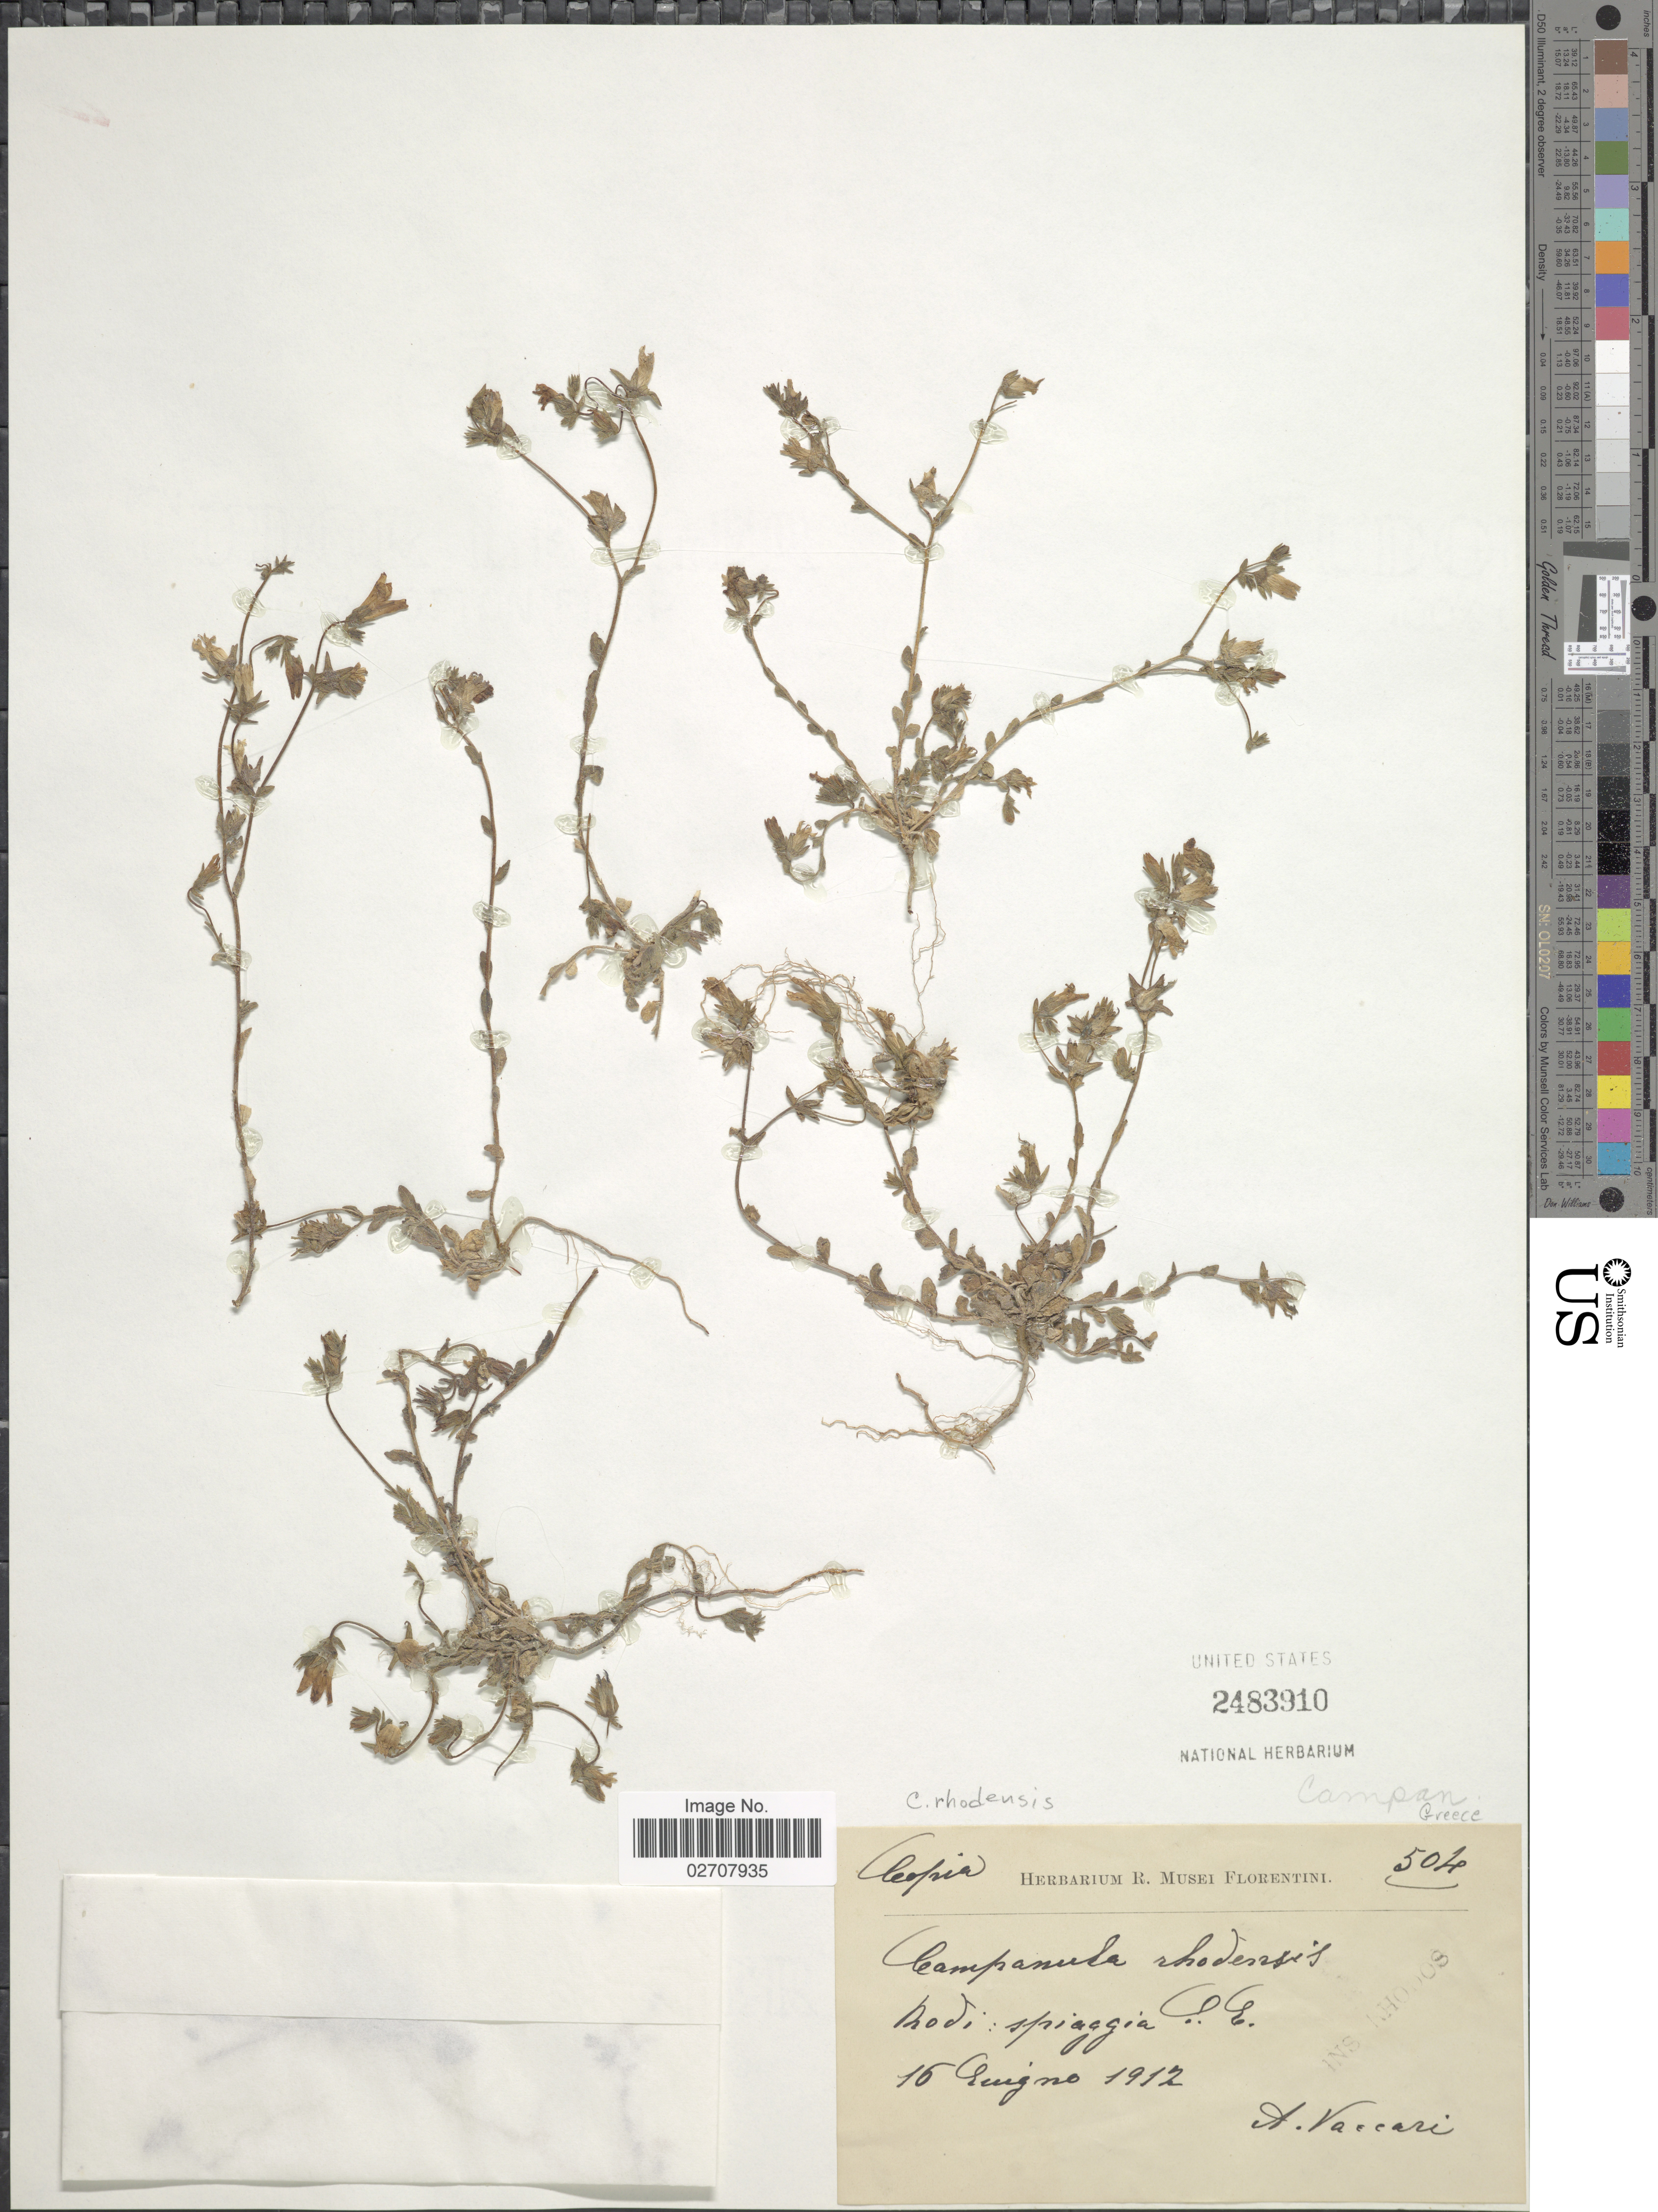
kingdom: Plantae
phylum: Tracheophyta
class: Magnoliopsida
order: Asterales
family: Campanulaceae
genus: Campanula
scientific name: Campanula rhodensis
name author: A. DC.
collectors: A. Vaccari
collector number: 504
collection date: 1912-06-16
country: Greece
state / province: South Aegean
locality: Rodi: Spiaggia, Ins. Rhodos.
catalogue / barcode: US 2483910